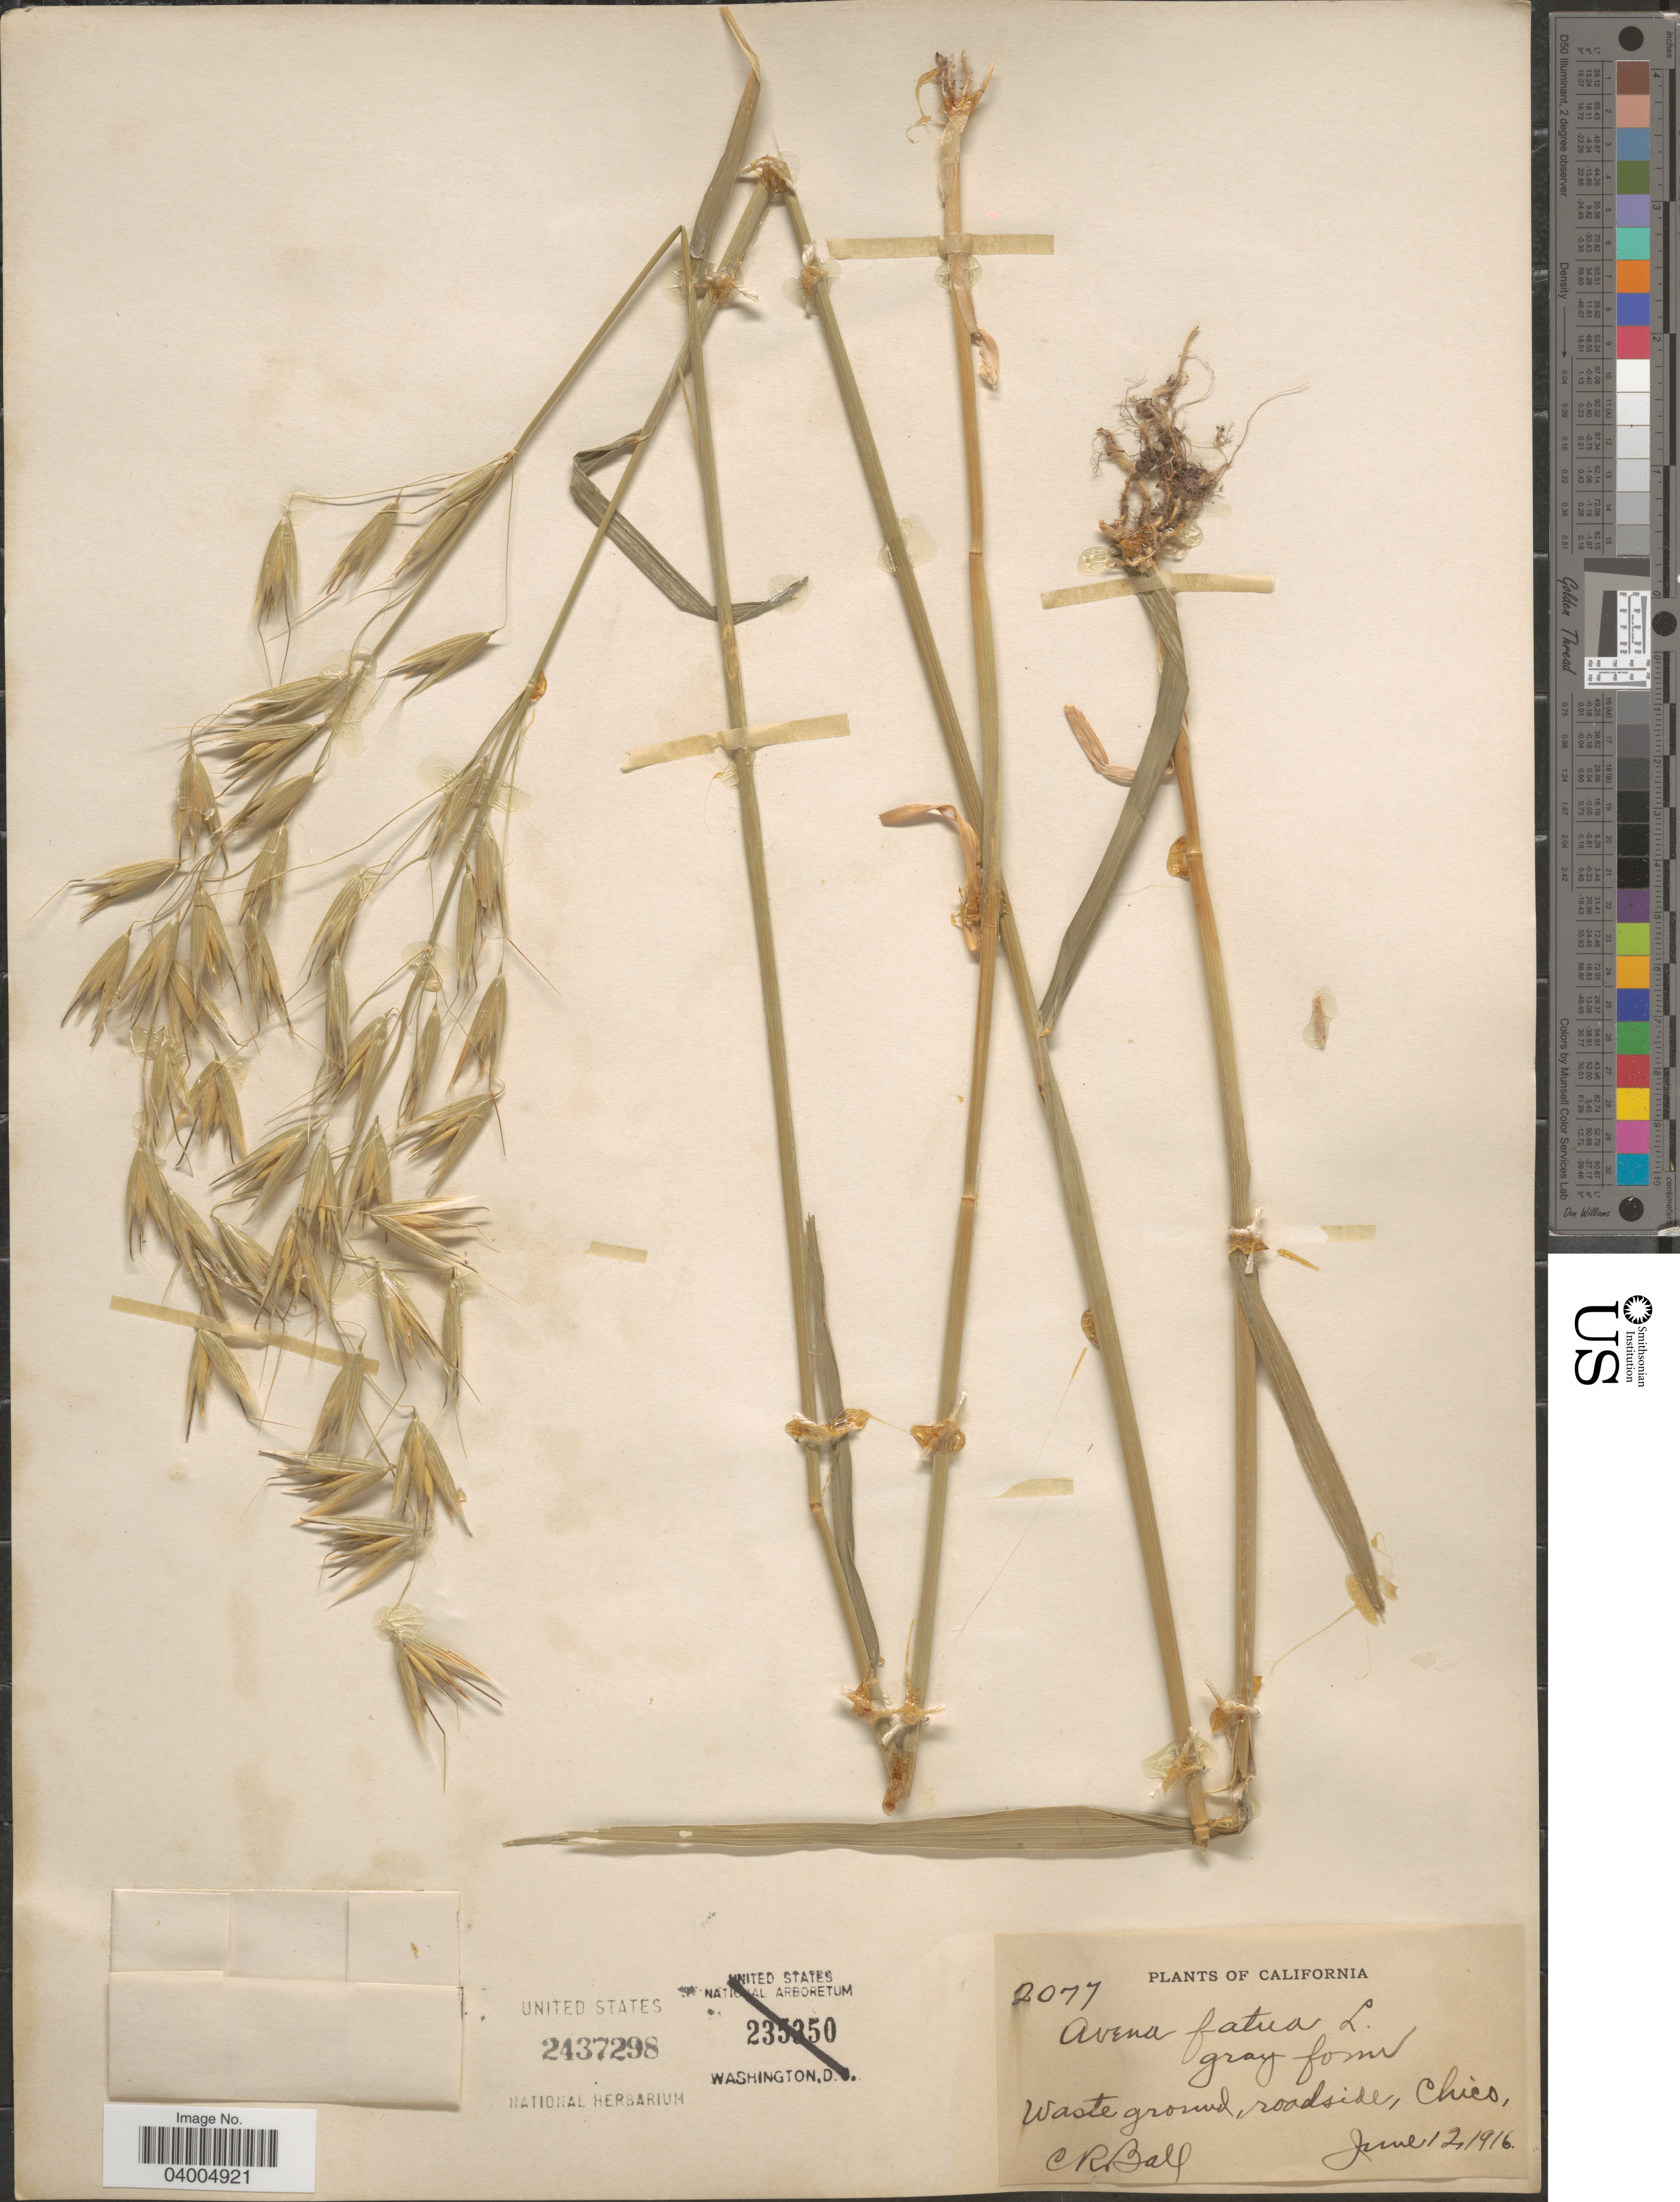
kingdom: Plantae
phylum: Tracheophyta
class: Liliopsida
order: Poales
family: Poaceae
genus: Avena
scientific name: Avena fatua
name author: L.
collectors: C. R. Ball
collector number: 2077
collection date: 1916-06-12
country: United States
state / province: California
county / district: Butte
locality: Chico.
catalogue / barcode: US 2437298